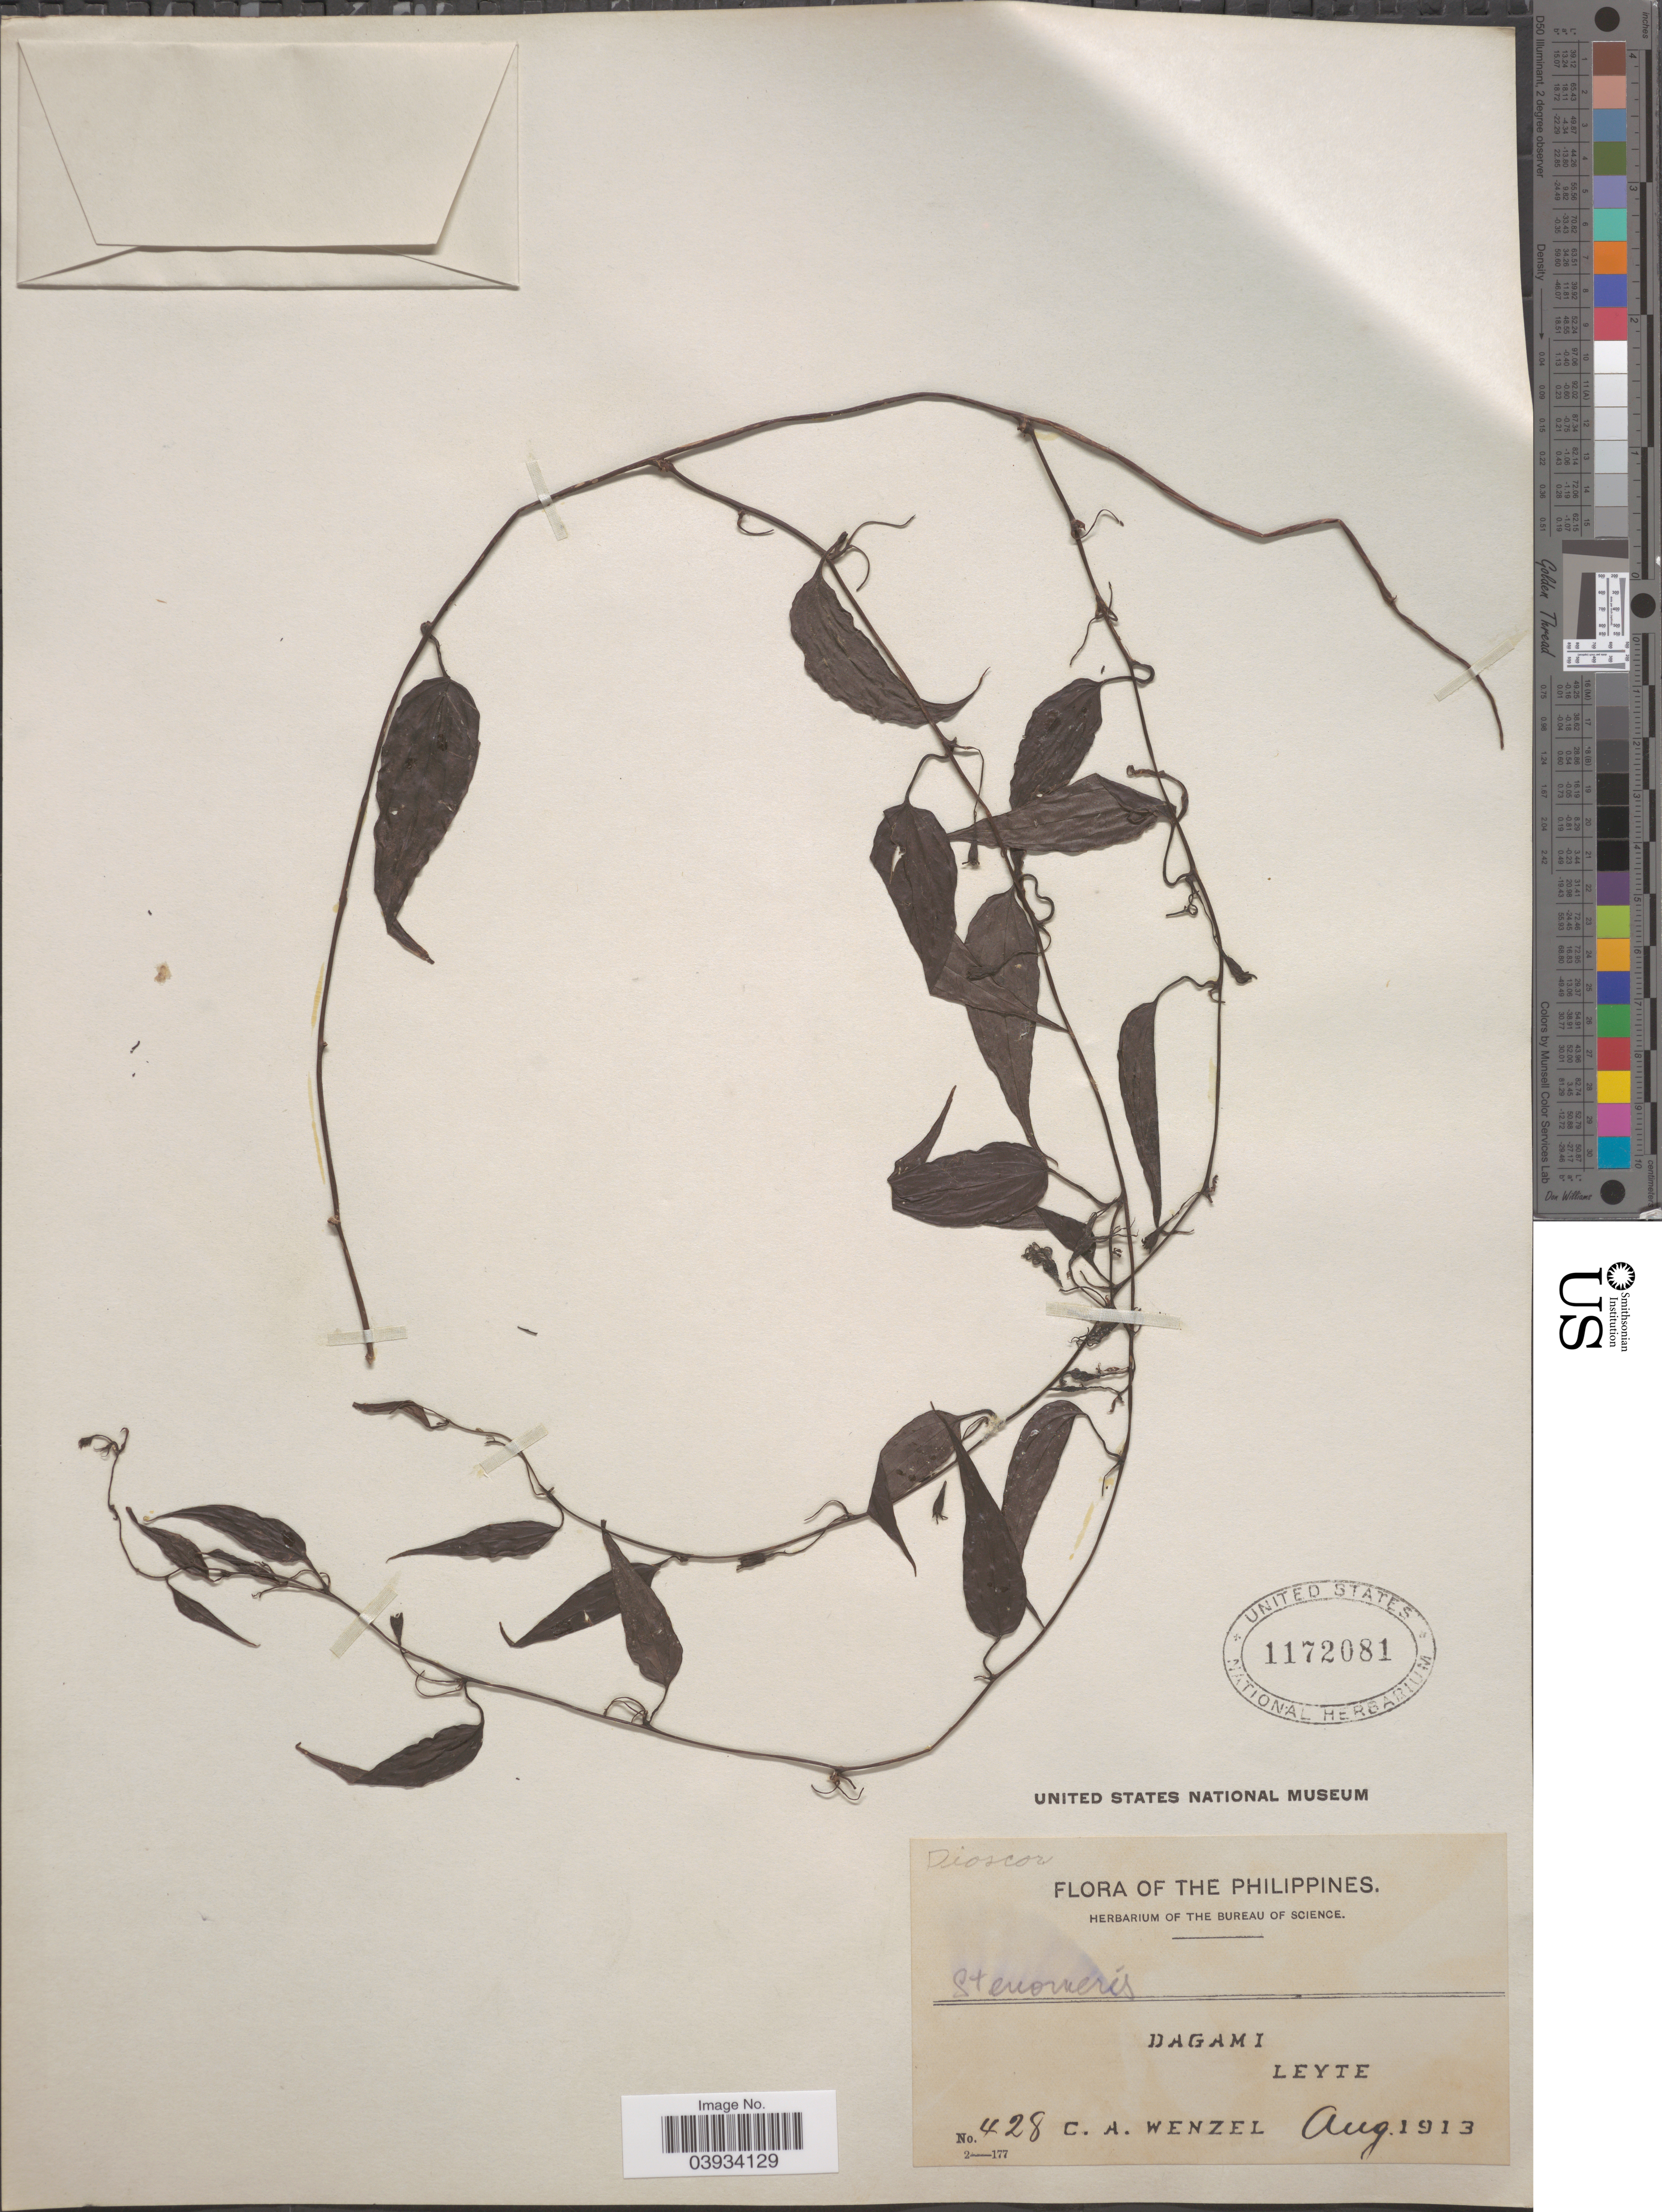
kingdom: Plantae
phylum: Tracheophyta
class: Liliopsida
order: Dioscoreales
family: Dioscoreaceae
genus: Stenomeris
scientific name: Stenomeris sp.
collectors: C. Wenzel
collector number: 428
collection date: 1913-08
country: Philippines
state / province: Eastern Visayas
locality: Dagami. Leyte.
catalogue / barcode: US 1172081